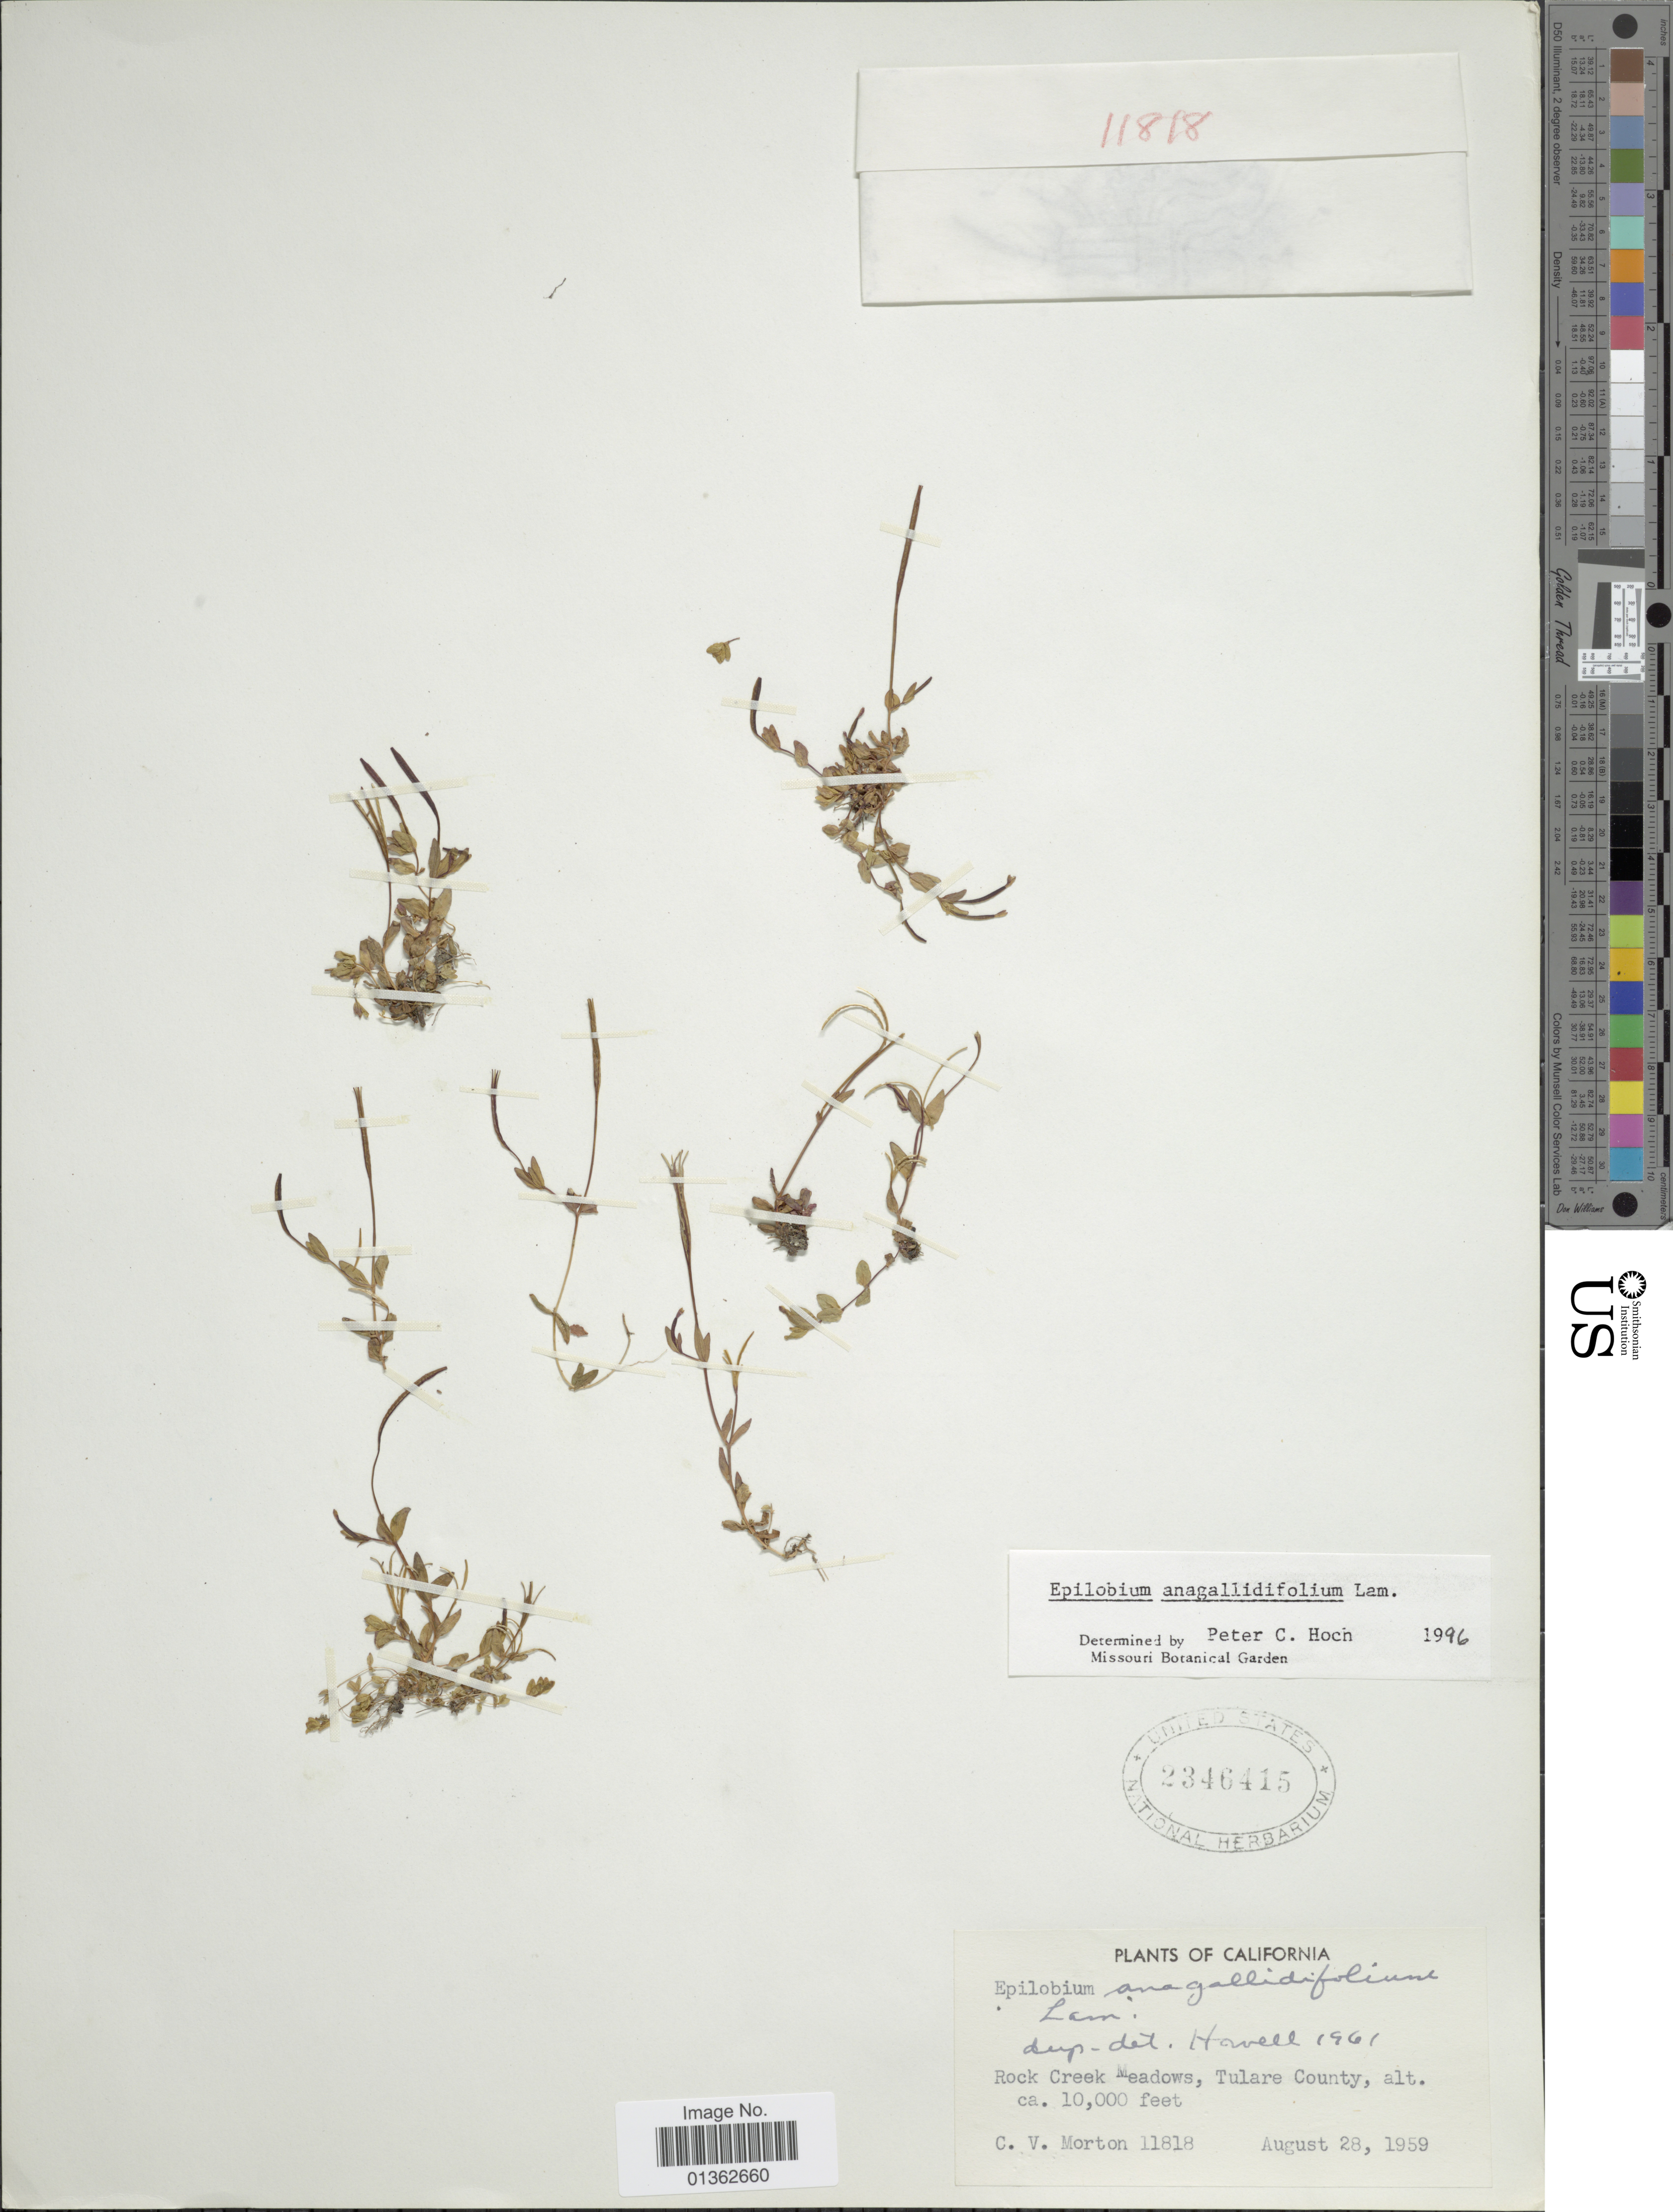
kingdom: Plantae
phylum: Tracheophyta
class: Magnoliopsida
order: Myrtales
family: Onagraceae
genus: Epilobium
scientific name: Epilobium anagallidifolium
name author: Lam.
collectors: C. V. Morton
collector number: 11818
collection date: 1959-08-28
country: United States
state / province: California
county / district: Tulare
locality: Rock Creek Meadows, Tulare County.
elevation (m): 3048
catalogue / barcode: US 2346415